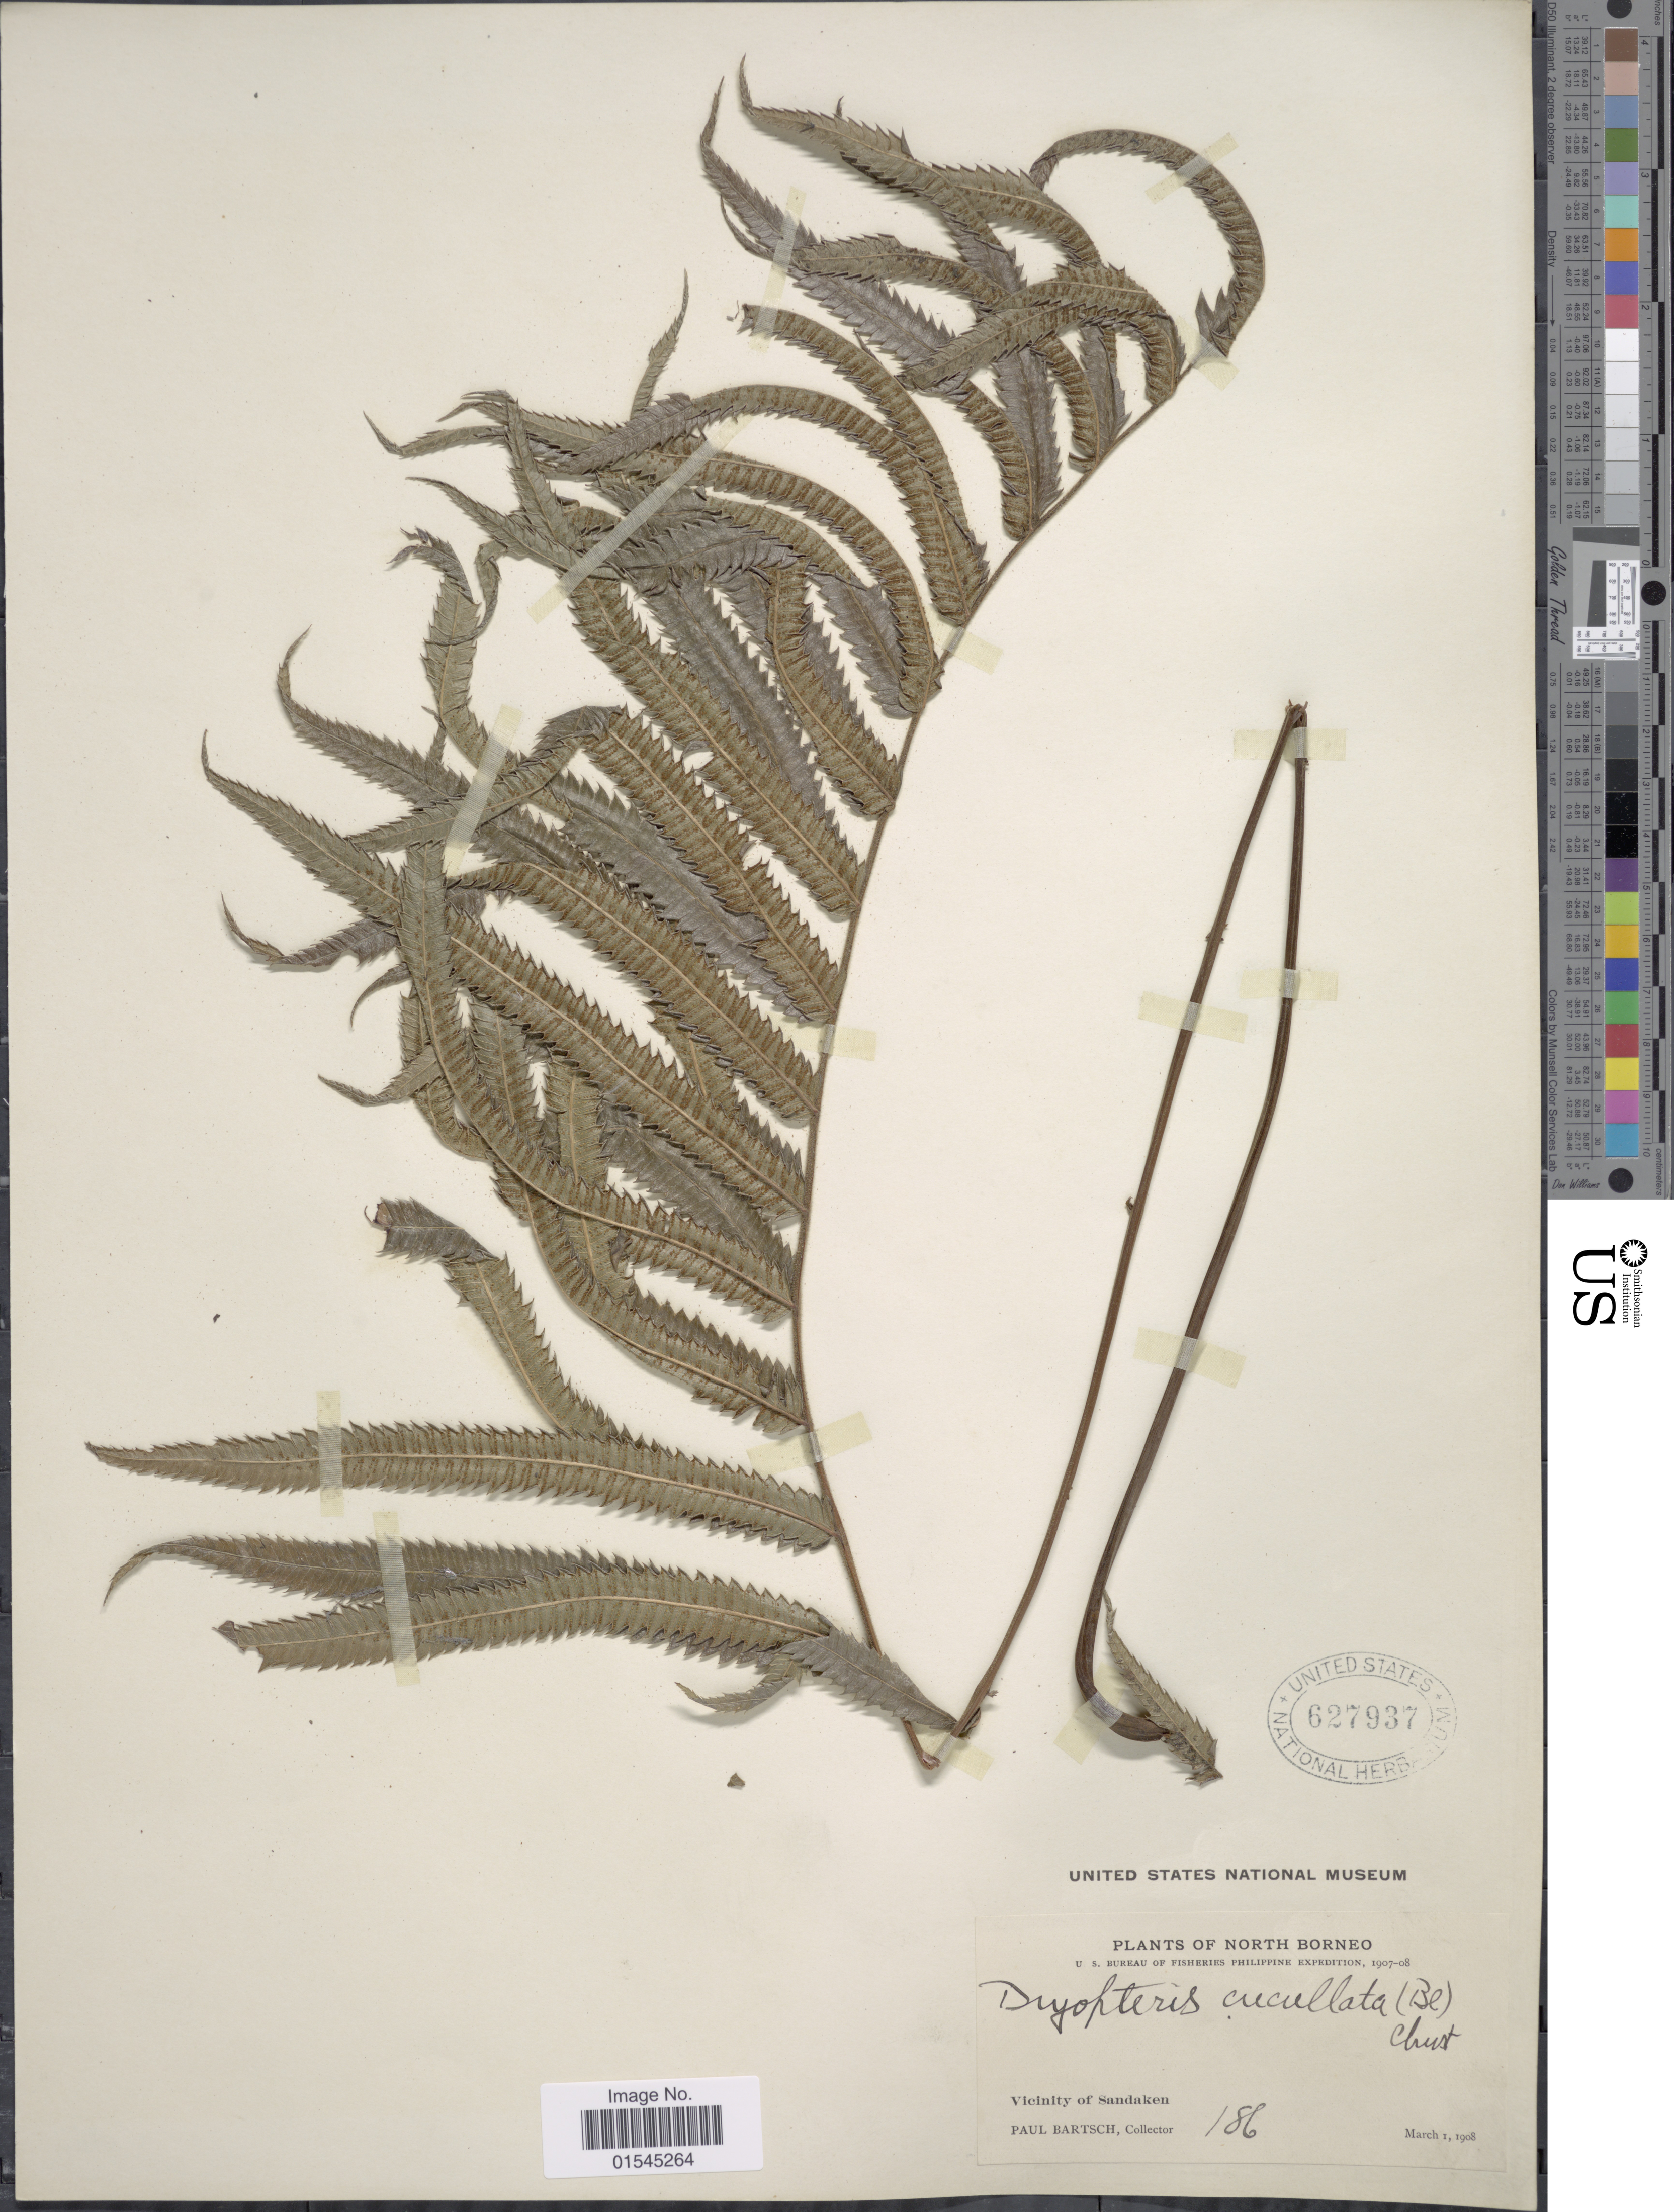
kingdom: Plantae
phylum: Tracheophyta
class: Polypodiopsida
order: Polypodiales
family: Thelypteridaceae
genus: Sphaerostephanos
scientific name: Sphaerostephanos unitus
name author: (L.) Holttum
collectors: P. Bartsch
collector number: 186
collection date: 1908-03-01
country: Malaysia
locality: North Borneo. Vicinity Of Sandaken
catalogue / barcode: US 627937